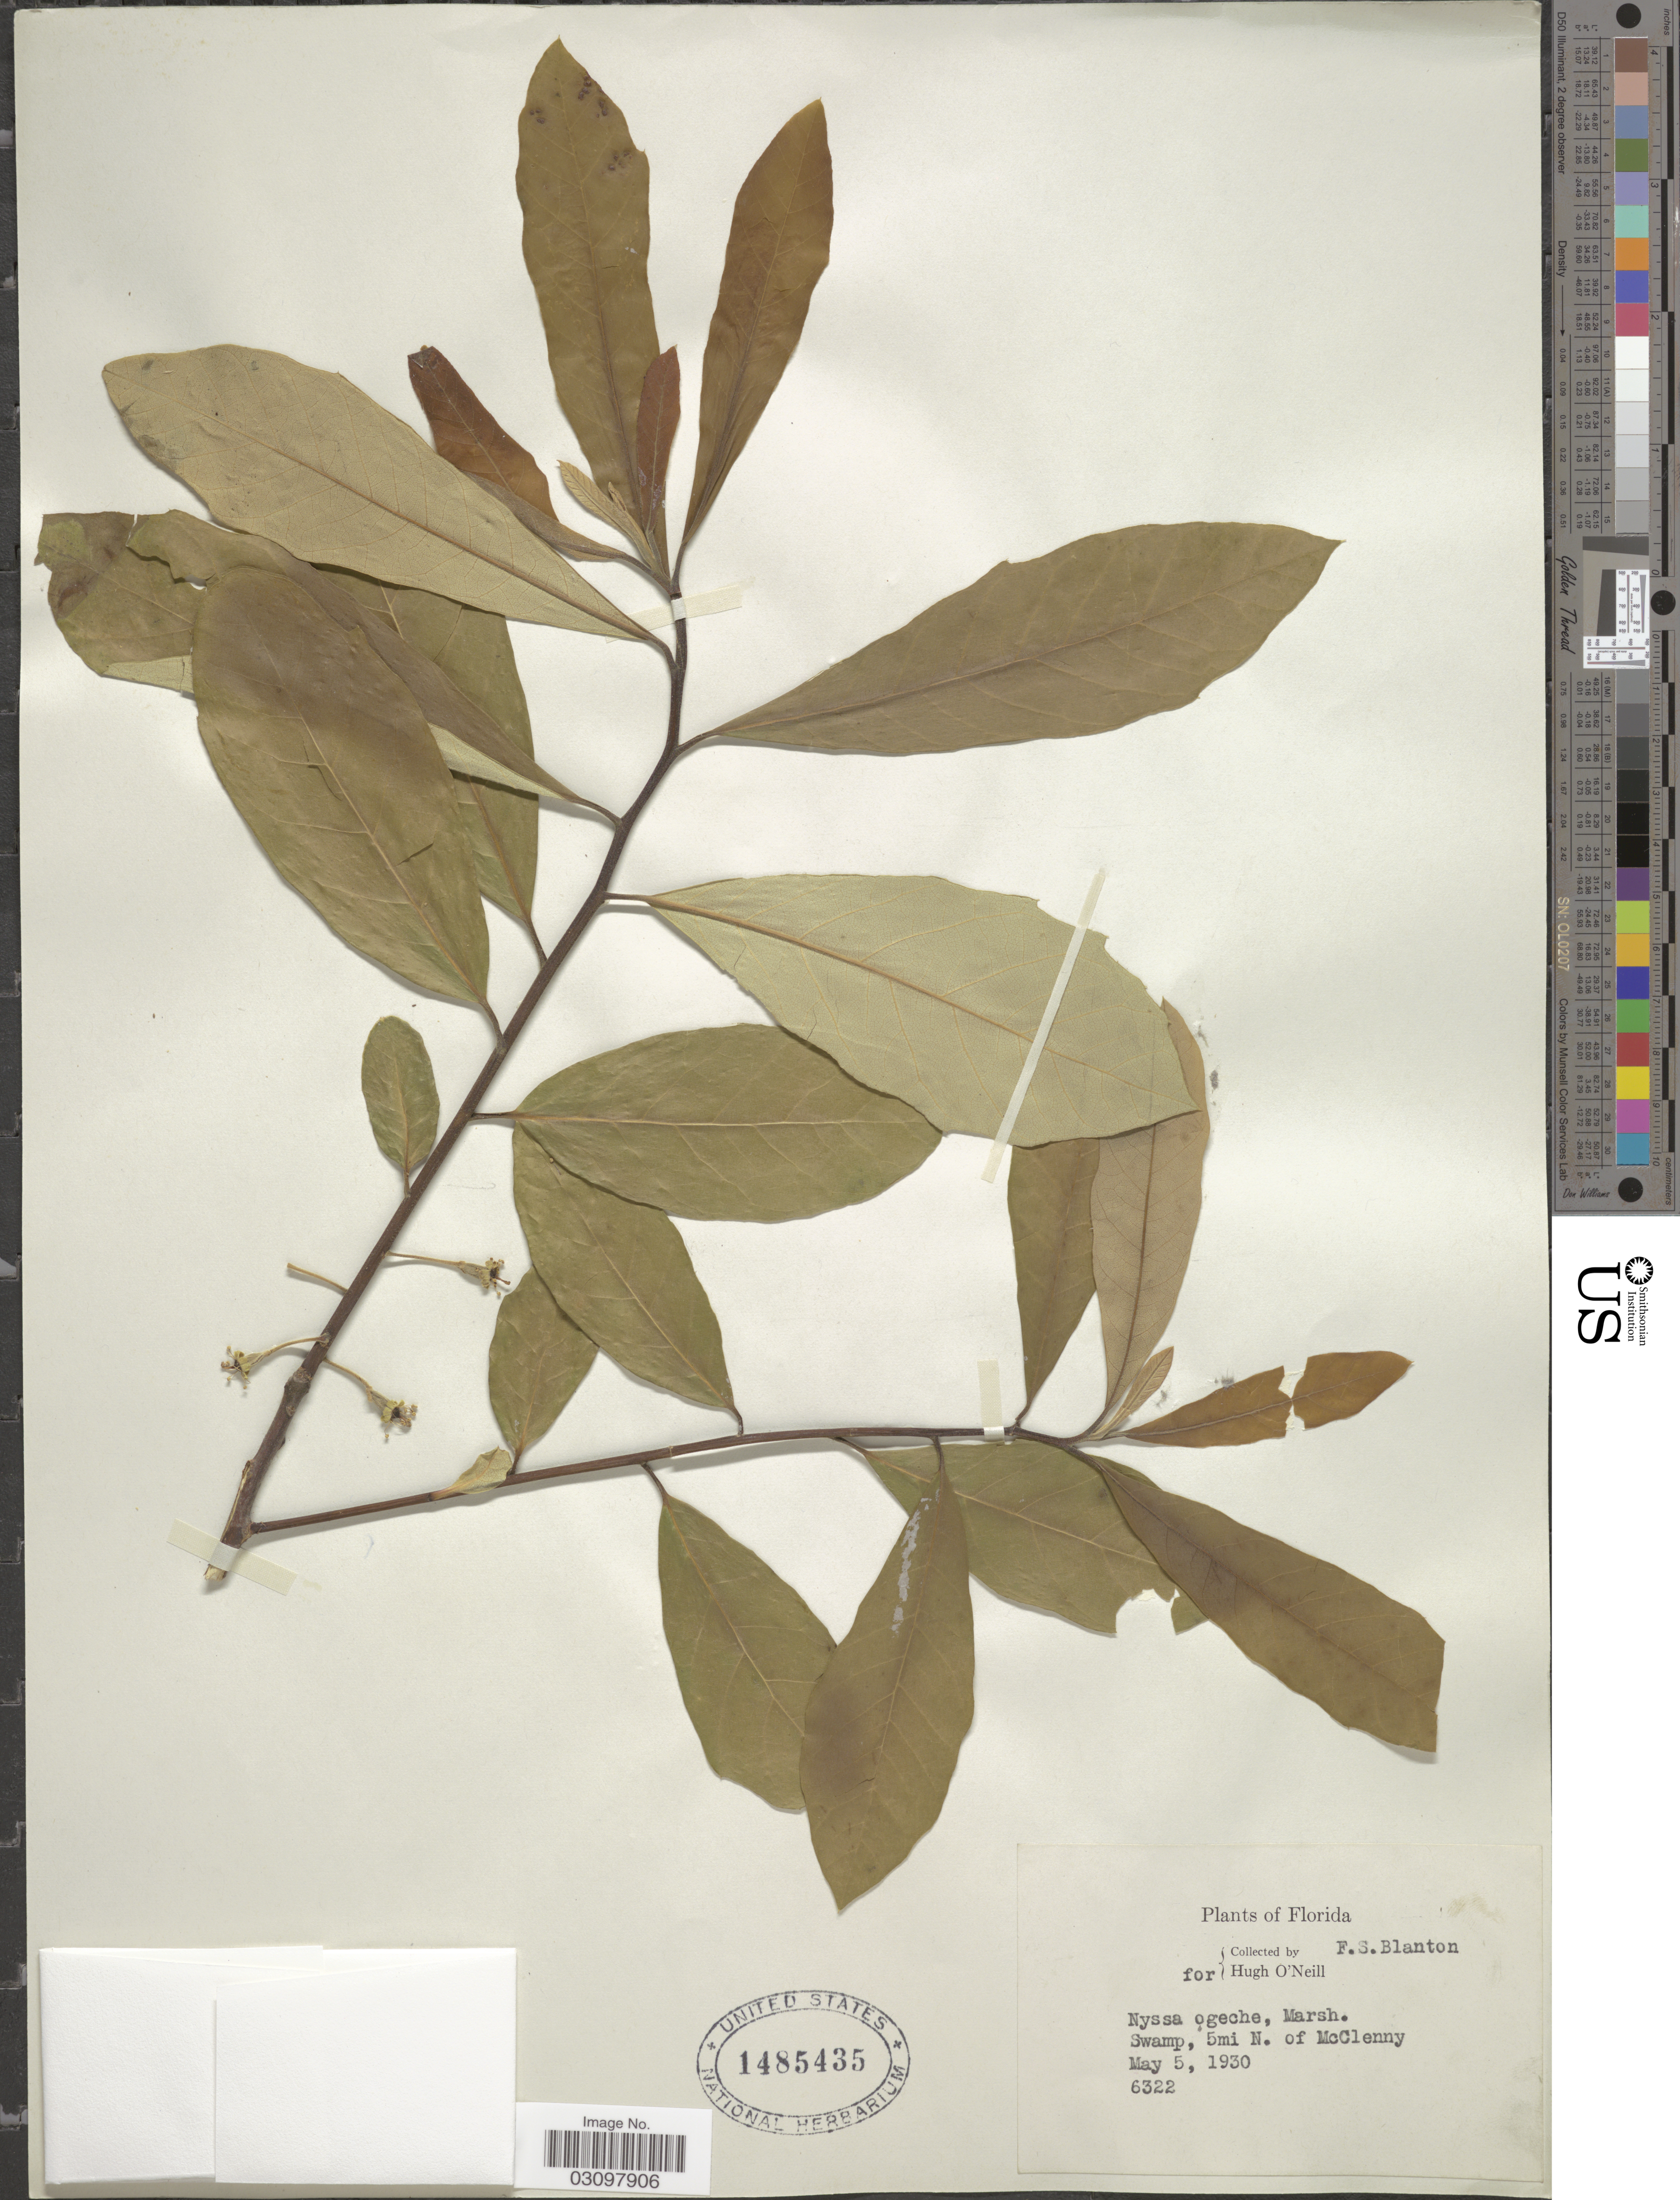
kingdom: Plantae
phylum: Tracheophyta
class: Magnoliopsida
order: Cornales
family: Nyssaceae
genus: Nyssa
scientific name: Nyssa ogeche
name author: W. Bartram ex Marshall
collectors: F. S. Blanton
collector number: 6322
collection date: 1930-05-05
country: United States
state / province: Florida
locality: Swamp, 5 mi N. of McClenny.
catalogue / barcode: US 1485435